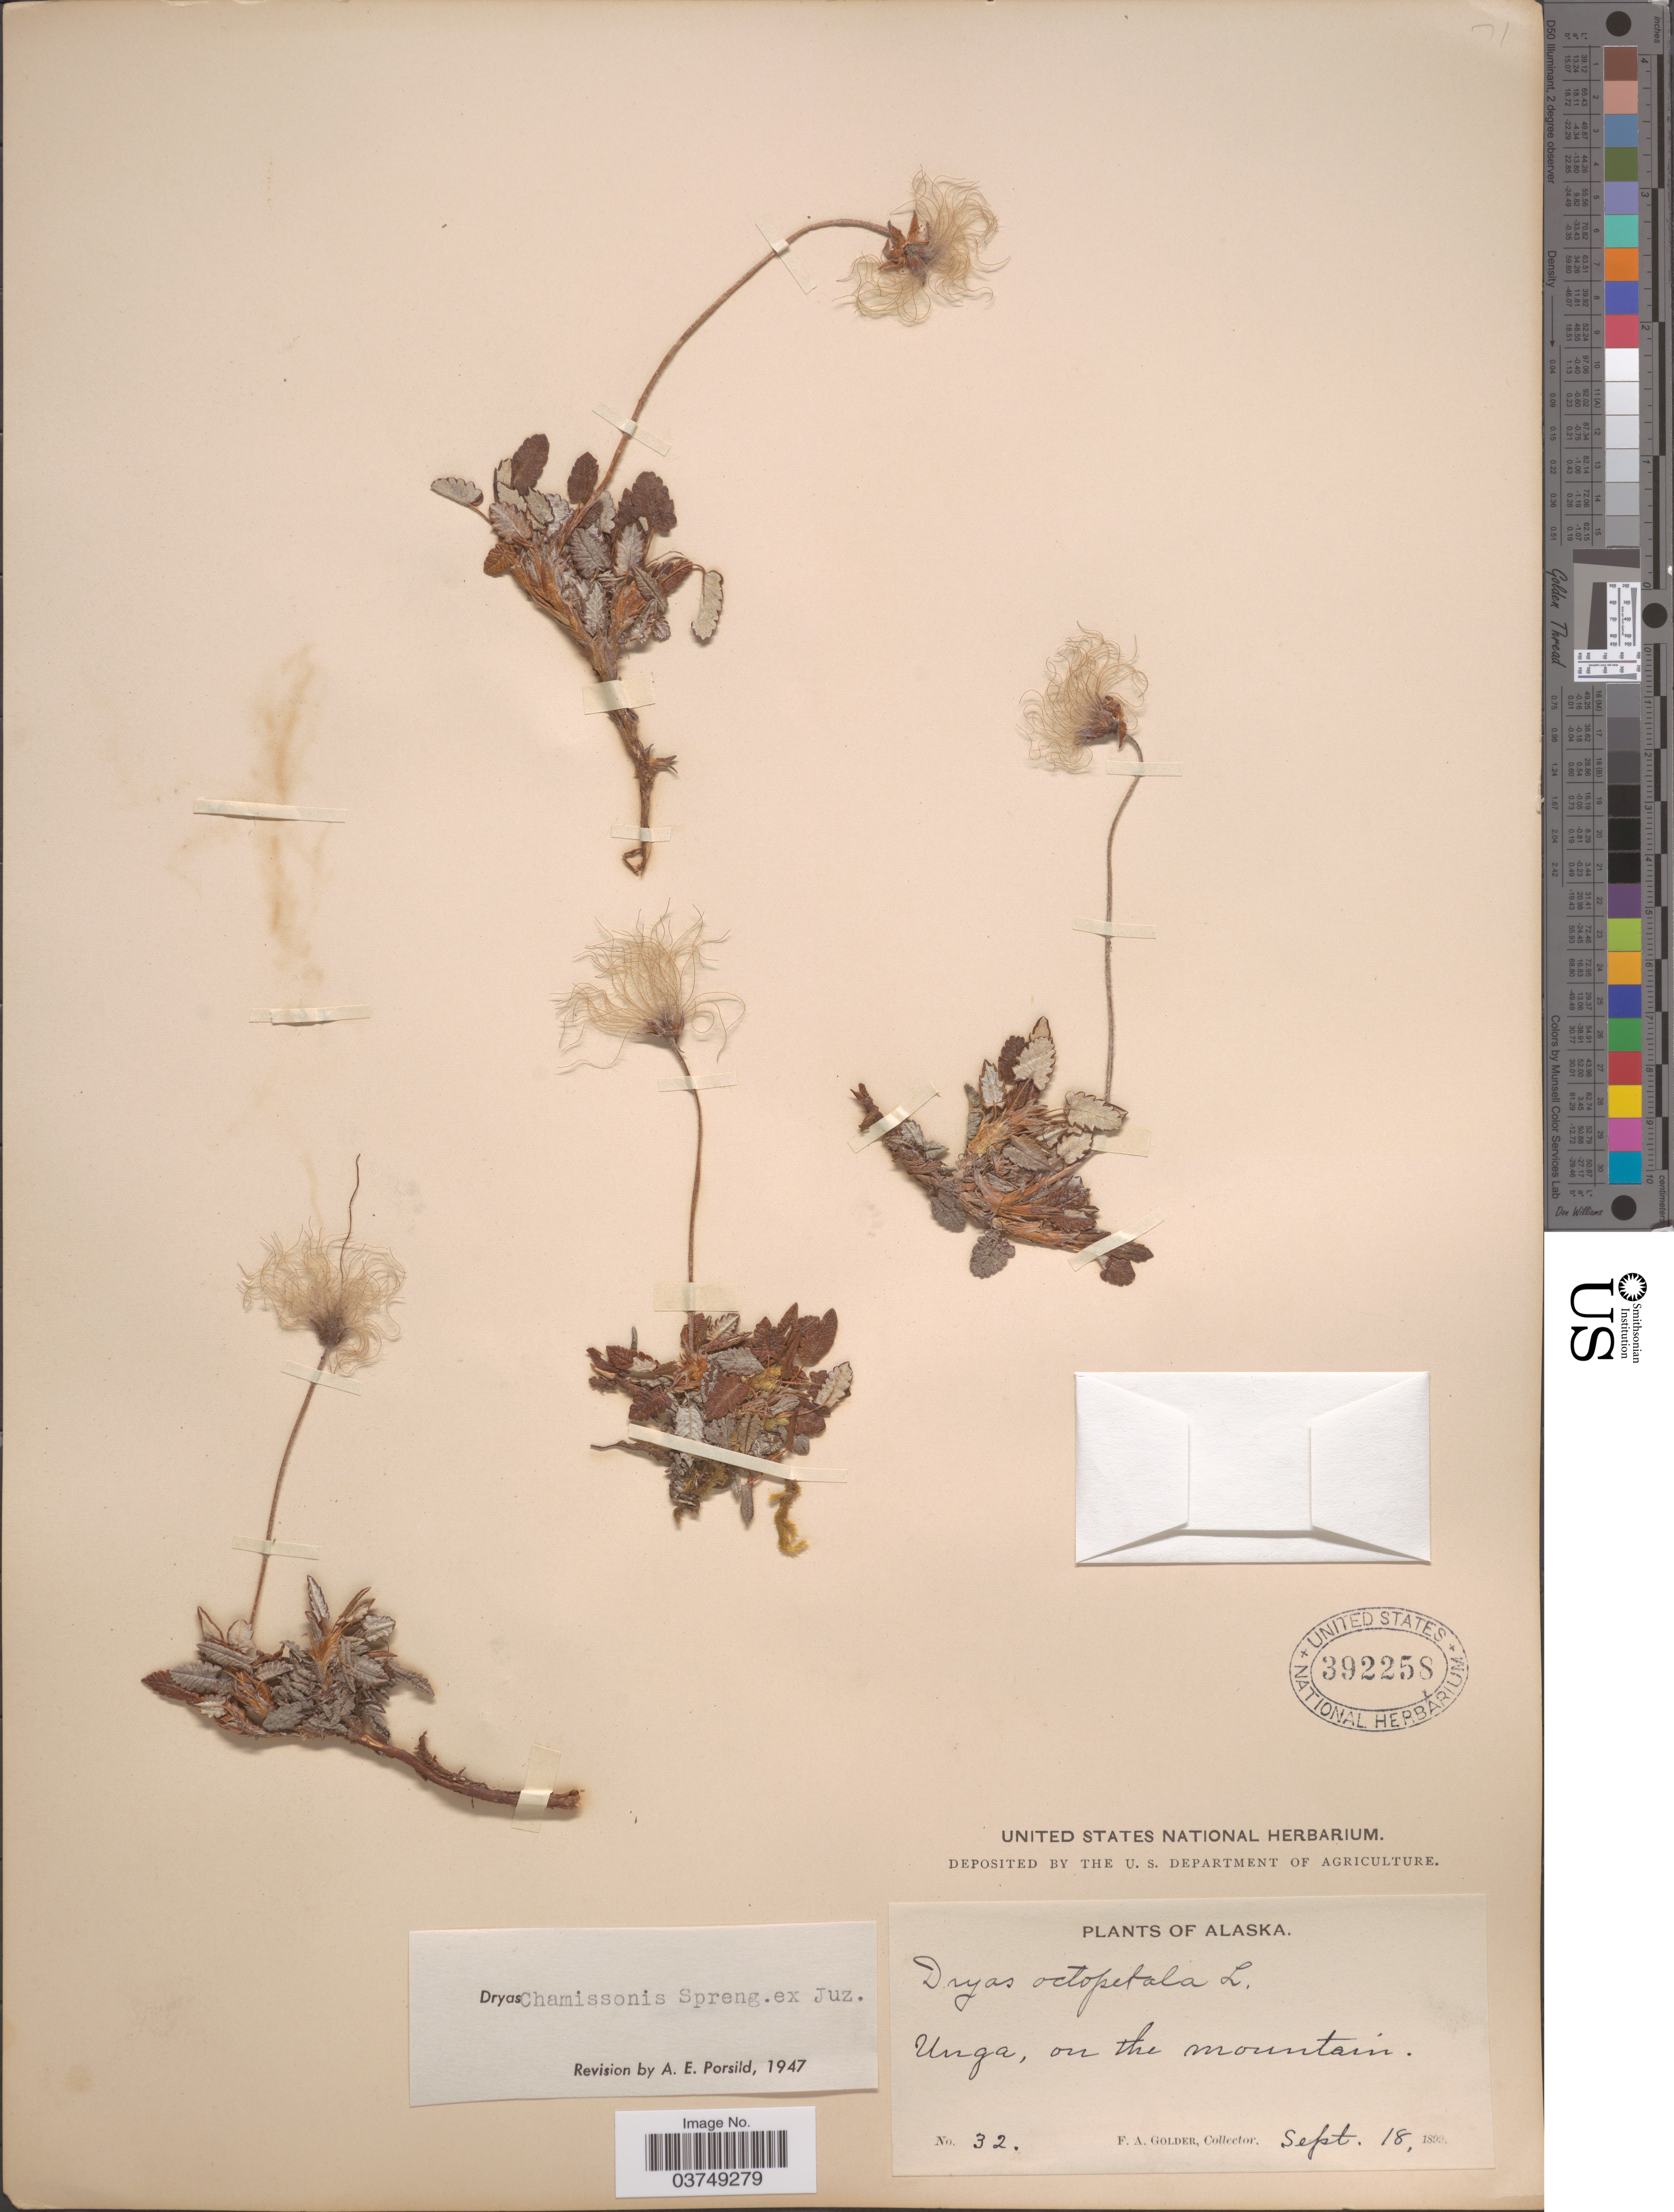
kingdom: Plantae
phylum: Tracheophyta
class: Magnoliopsida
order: Rosales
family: Rosaceae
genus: Dryas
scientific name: Dryas chamissonis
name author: Spreng. ex Juz.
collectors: F. Golder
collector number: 32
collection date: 1899-09-18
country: United States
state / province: Alaska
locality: Unga, on the mountains.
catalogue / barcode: US 392258